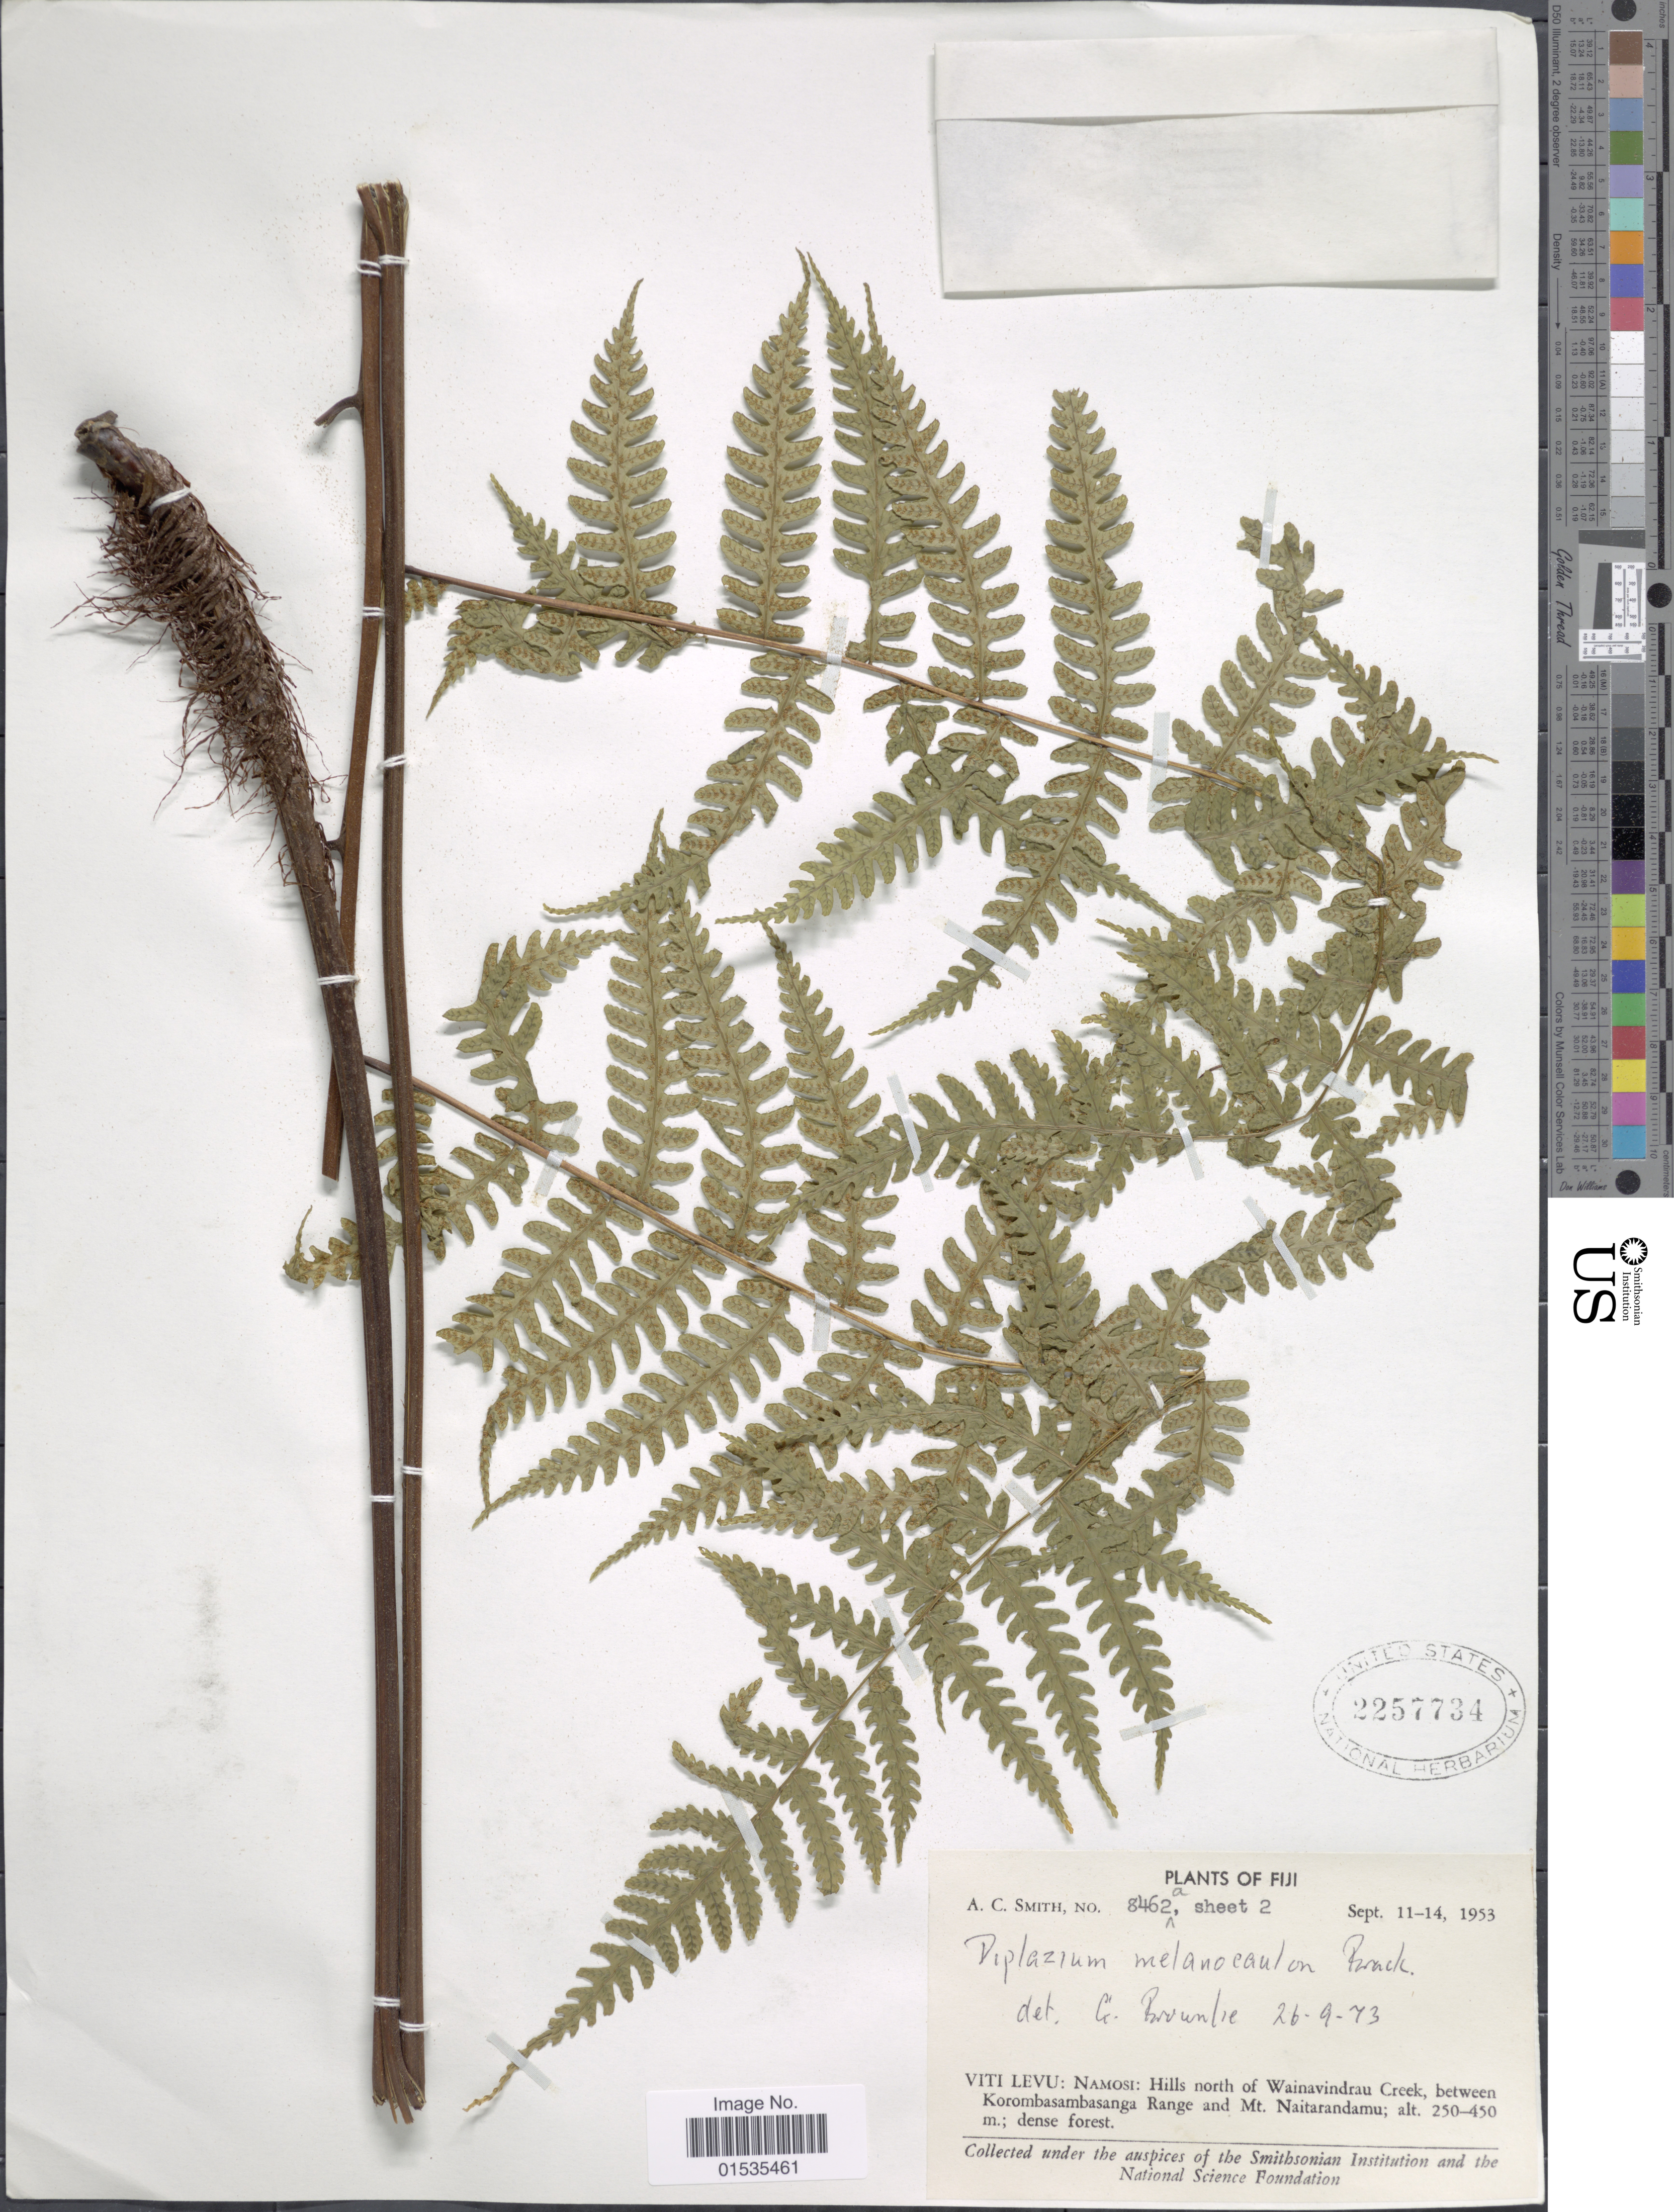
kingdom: Plantae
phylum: Tracheophyta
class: Polypodiopsida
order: Polypodiales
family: Athyriaceae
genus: Diplazium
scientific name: Diplazium melanocaulon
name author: Brack. in Wilkes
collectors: A. C. Smith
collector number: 8462a*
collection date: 1953-09-11/1953-09-14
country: Fiji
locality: Viti Levu: Namosi: Hills north of Wainavindrau Creek, between Korombasambasanga Range and Mt. Naitarandamu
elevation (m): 250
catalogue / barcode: US 2257734